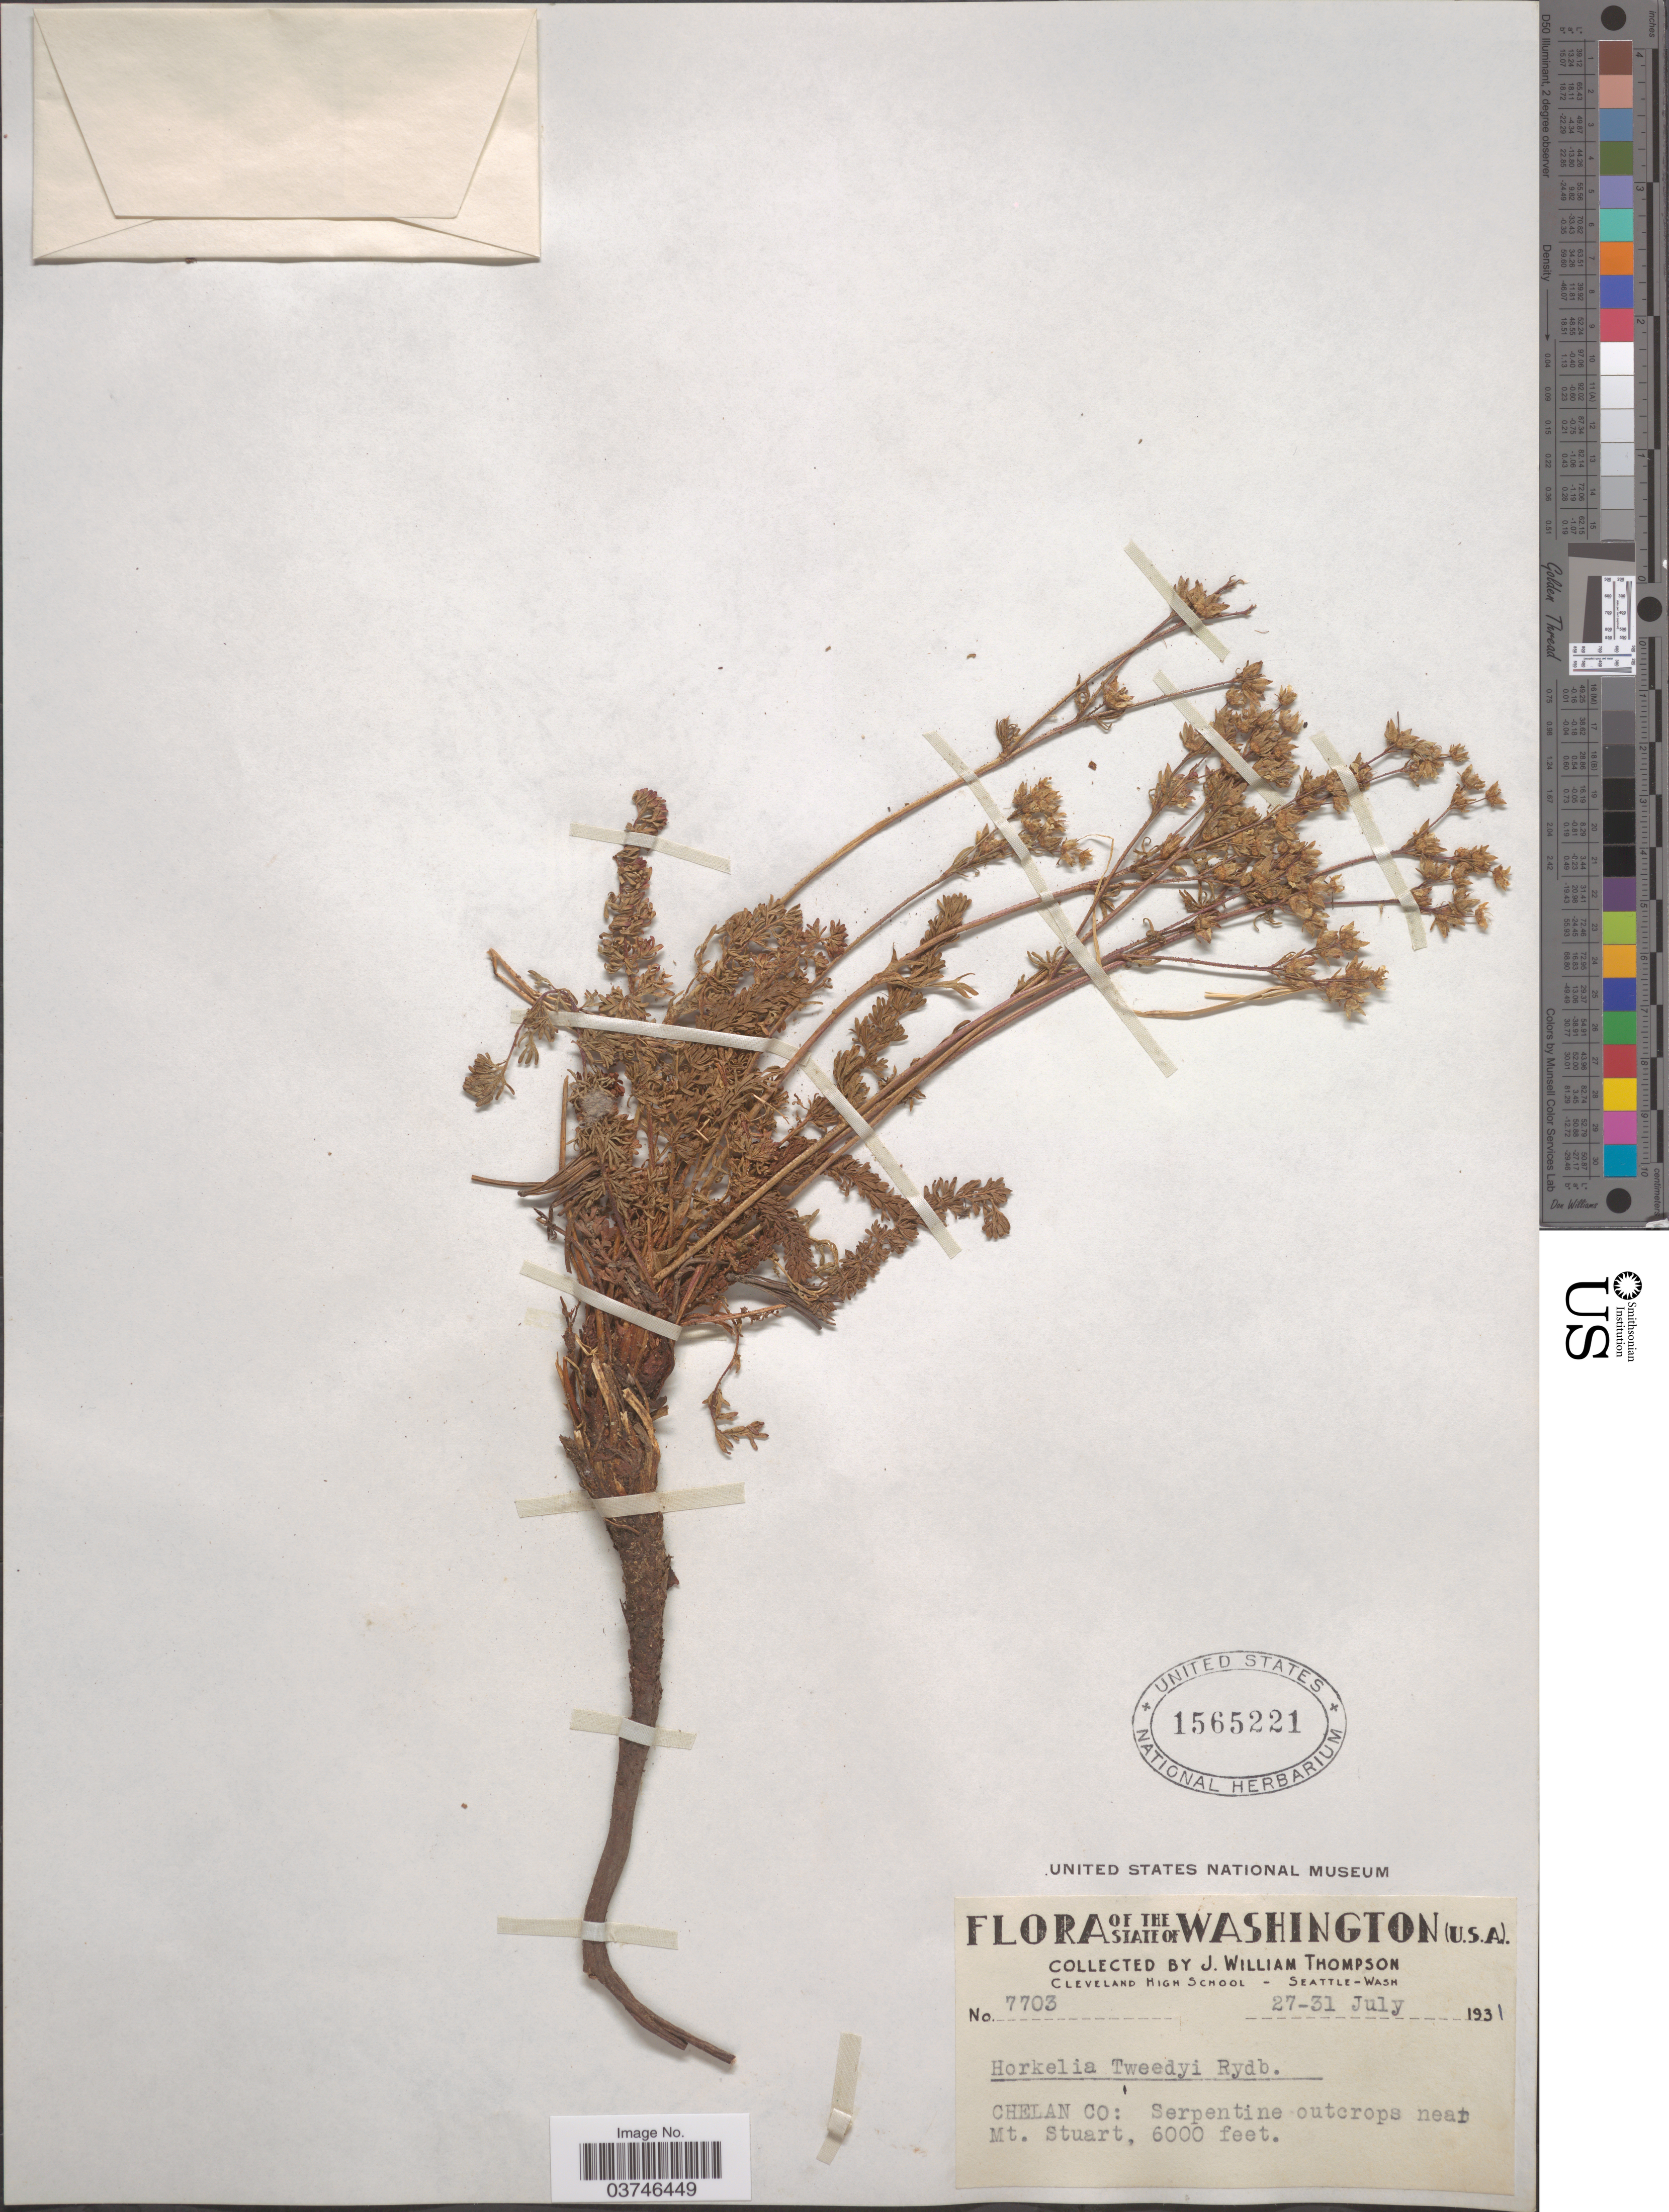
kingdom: Plantae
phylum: Tracheophyta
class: Magnoliopsida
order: Rosales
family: Rosaceae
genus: Potentilla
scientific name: Potentilla tweedyi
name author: (Rydb.) J.T. Howell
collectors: J. W. Thompson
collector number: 7703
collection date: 1931-07-27/1931-07-31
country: United States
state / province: Washington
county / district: Chelan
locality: Chelan Co: Serpentine outcrops near Mt. Stuart.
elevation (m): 1829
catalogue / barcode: US 1565221